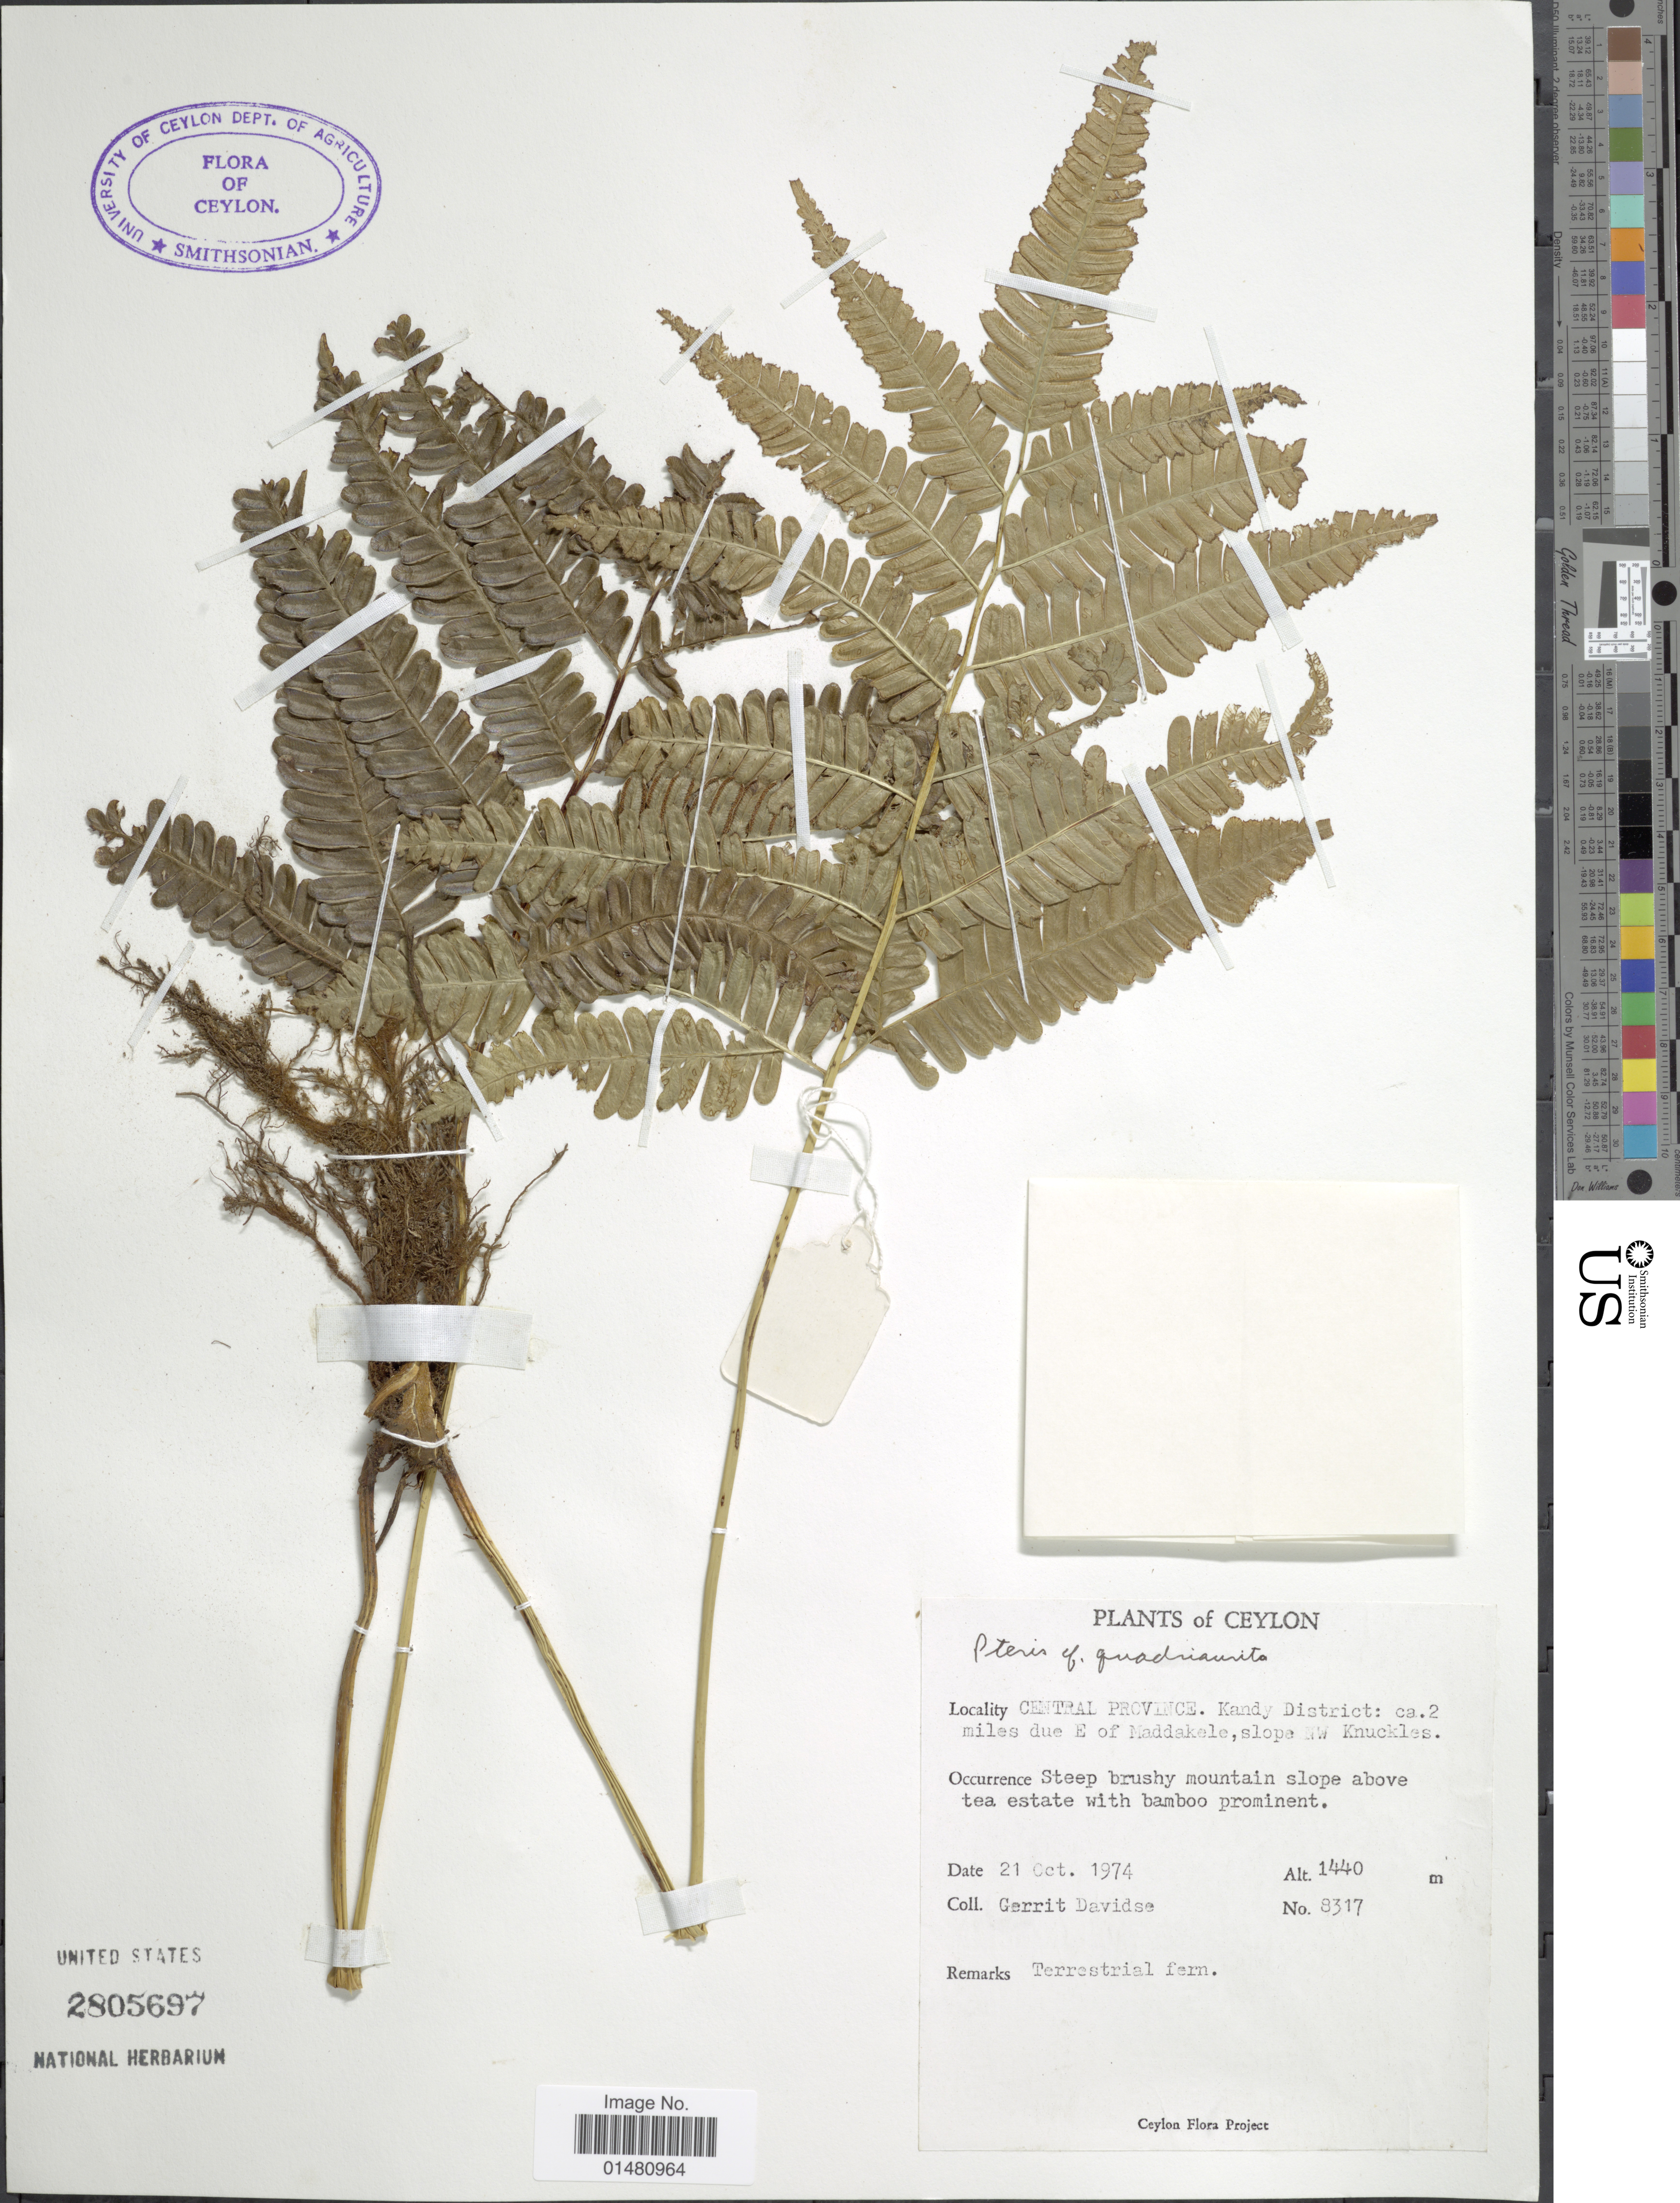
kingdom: Plantae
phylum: Tracheophyta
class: Polypodiopsida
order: Polypodiales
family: Pteridaceae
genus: Pteris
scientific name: Pteris quadriaurita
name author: Retz.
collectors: G. Davidse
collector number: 8317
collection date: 1974-10-21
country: Sri Lanka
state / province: Central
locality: Ceylon, Kandy Dsitrict: ca. 2 miles due E of Maddakele, slope NW Knuckles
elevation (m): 1440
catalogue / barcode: US 2805697